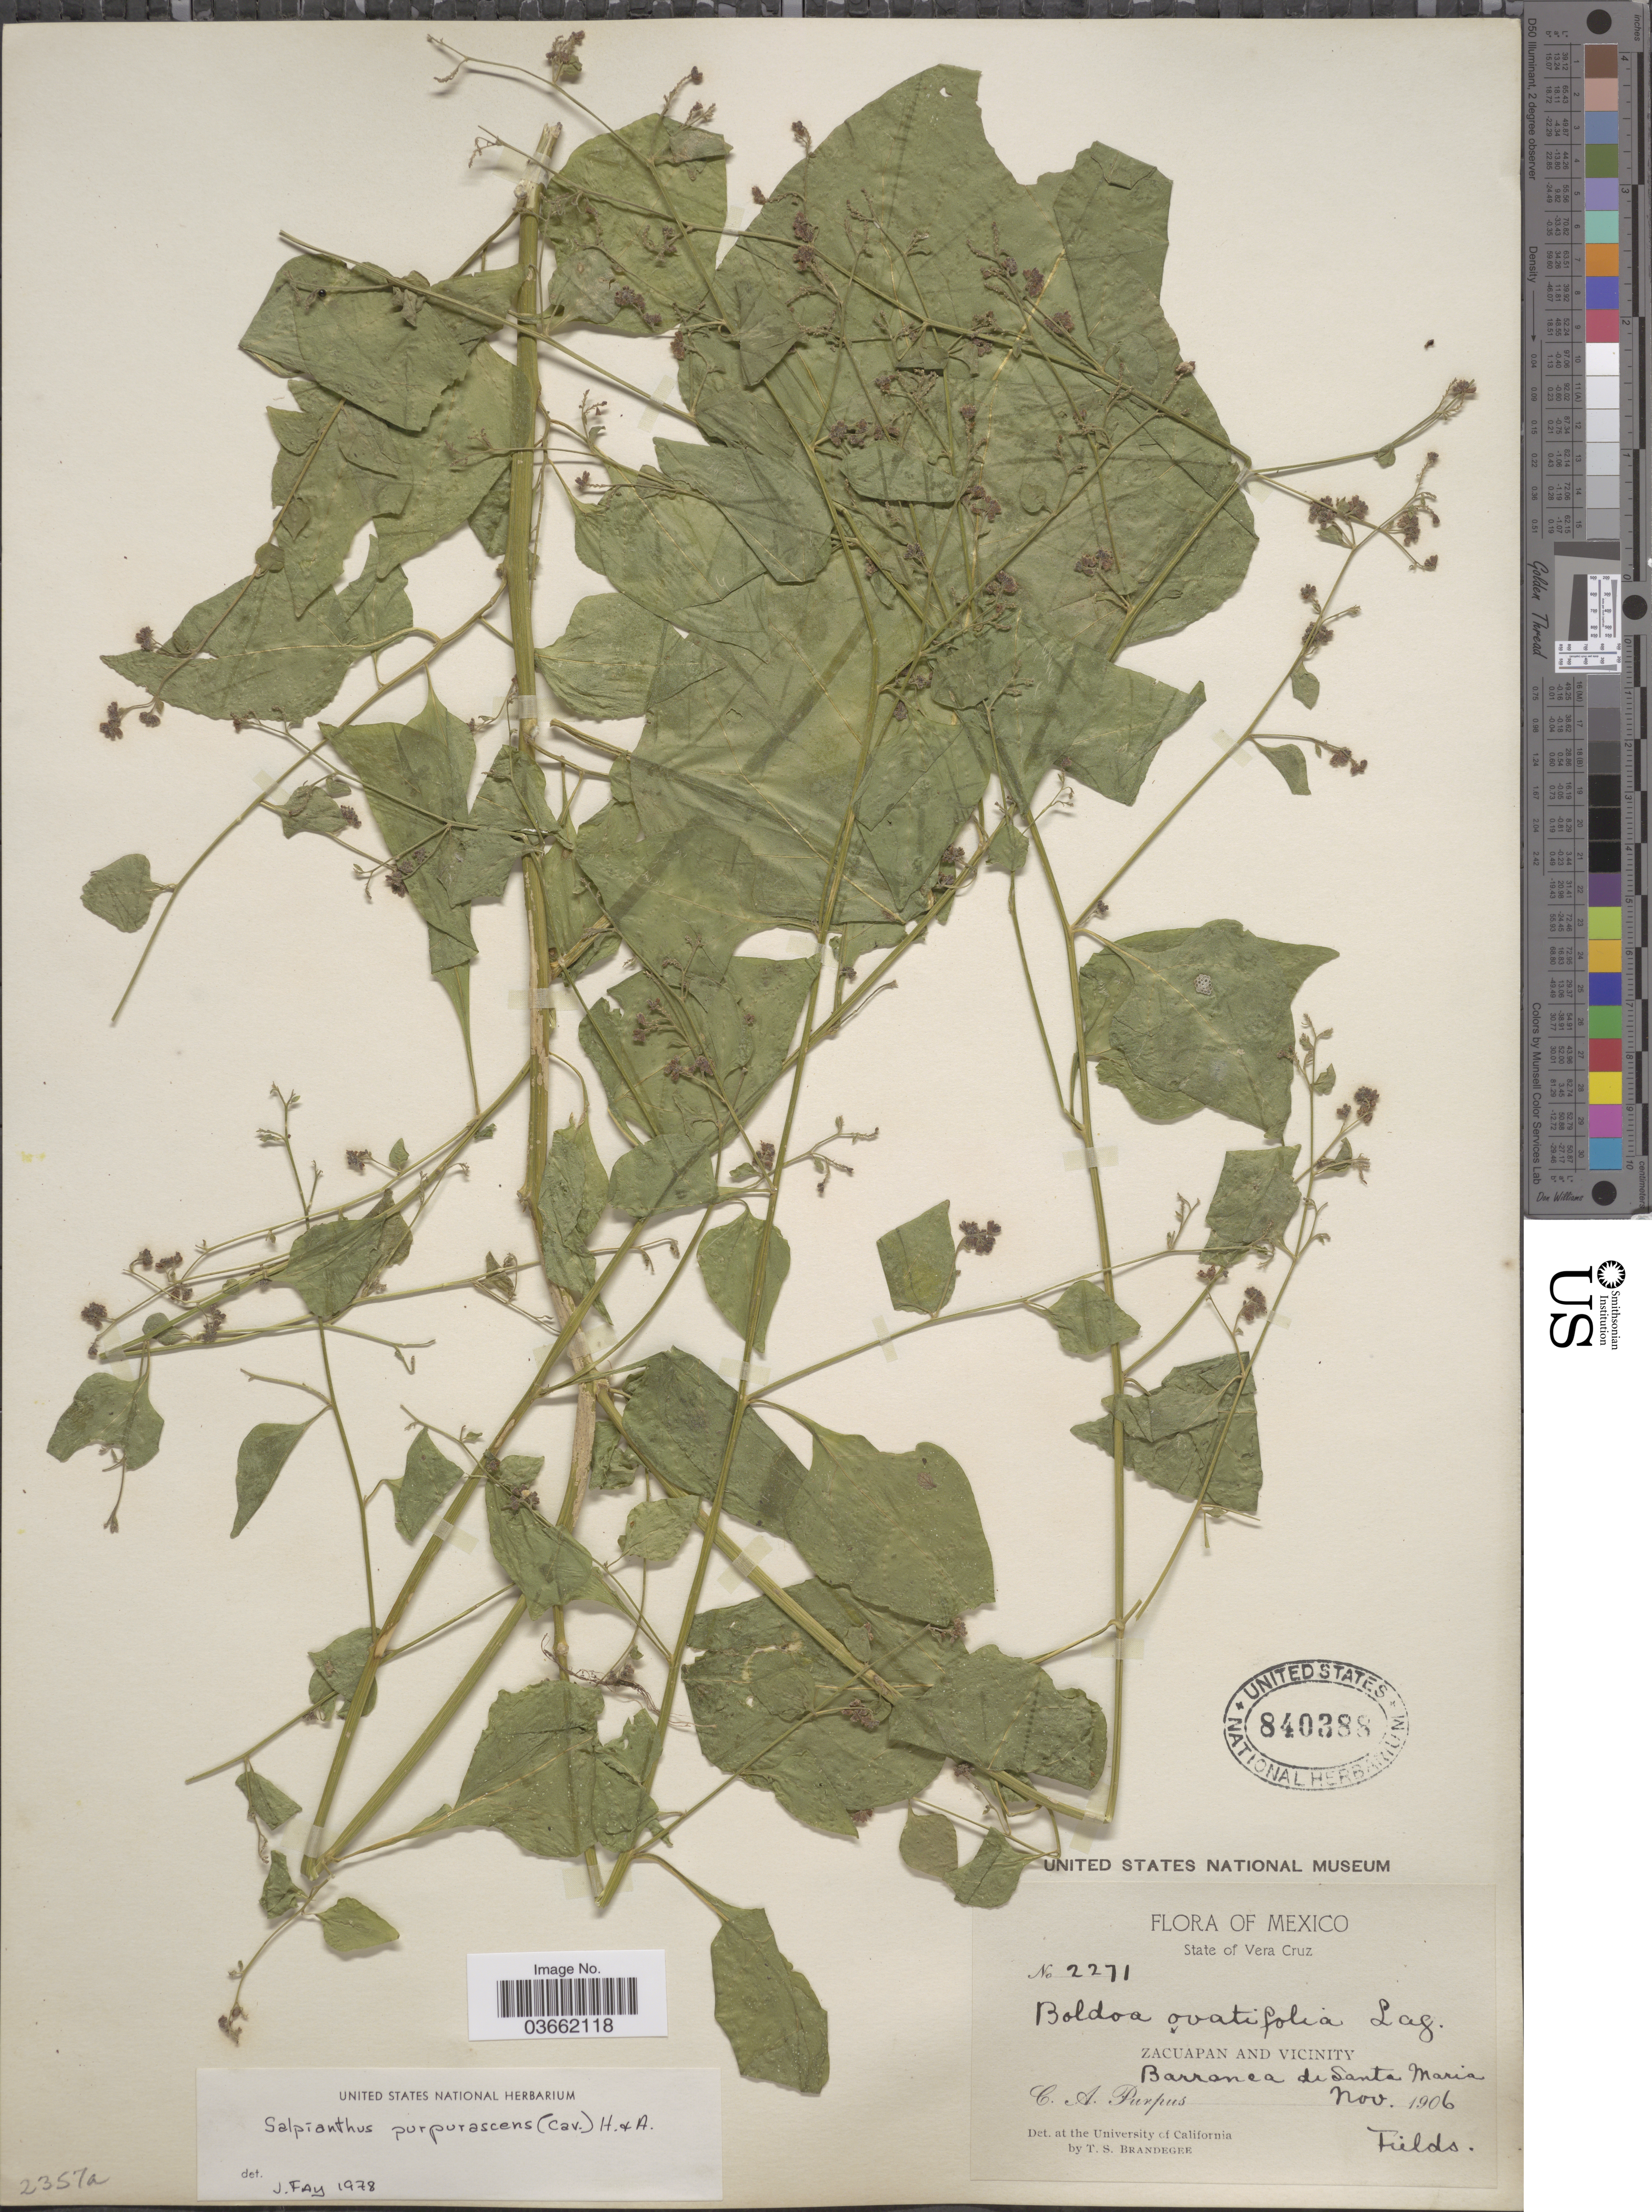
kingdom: Plantae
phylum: Tracheophyta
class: Magnoliopsida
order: Caryophyllales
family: Nyctaginaceae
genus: Salpianthus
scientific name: Salpianthus purpurascens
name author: (Cav. ex Lag.) Hook. & Arn.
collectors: T. S. Brandegee (herbarium)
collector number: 2271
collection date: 1906-11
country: Mexico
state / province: Veracruz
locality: Zacuapan and Vicinity. Barranca de Santa Maria.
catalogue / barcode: US 840388